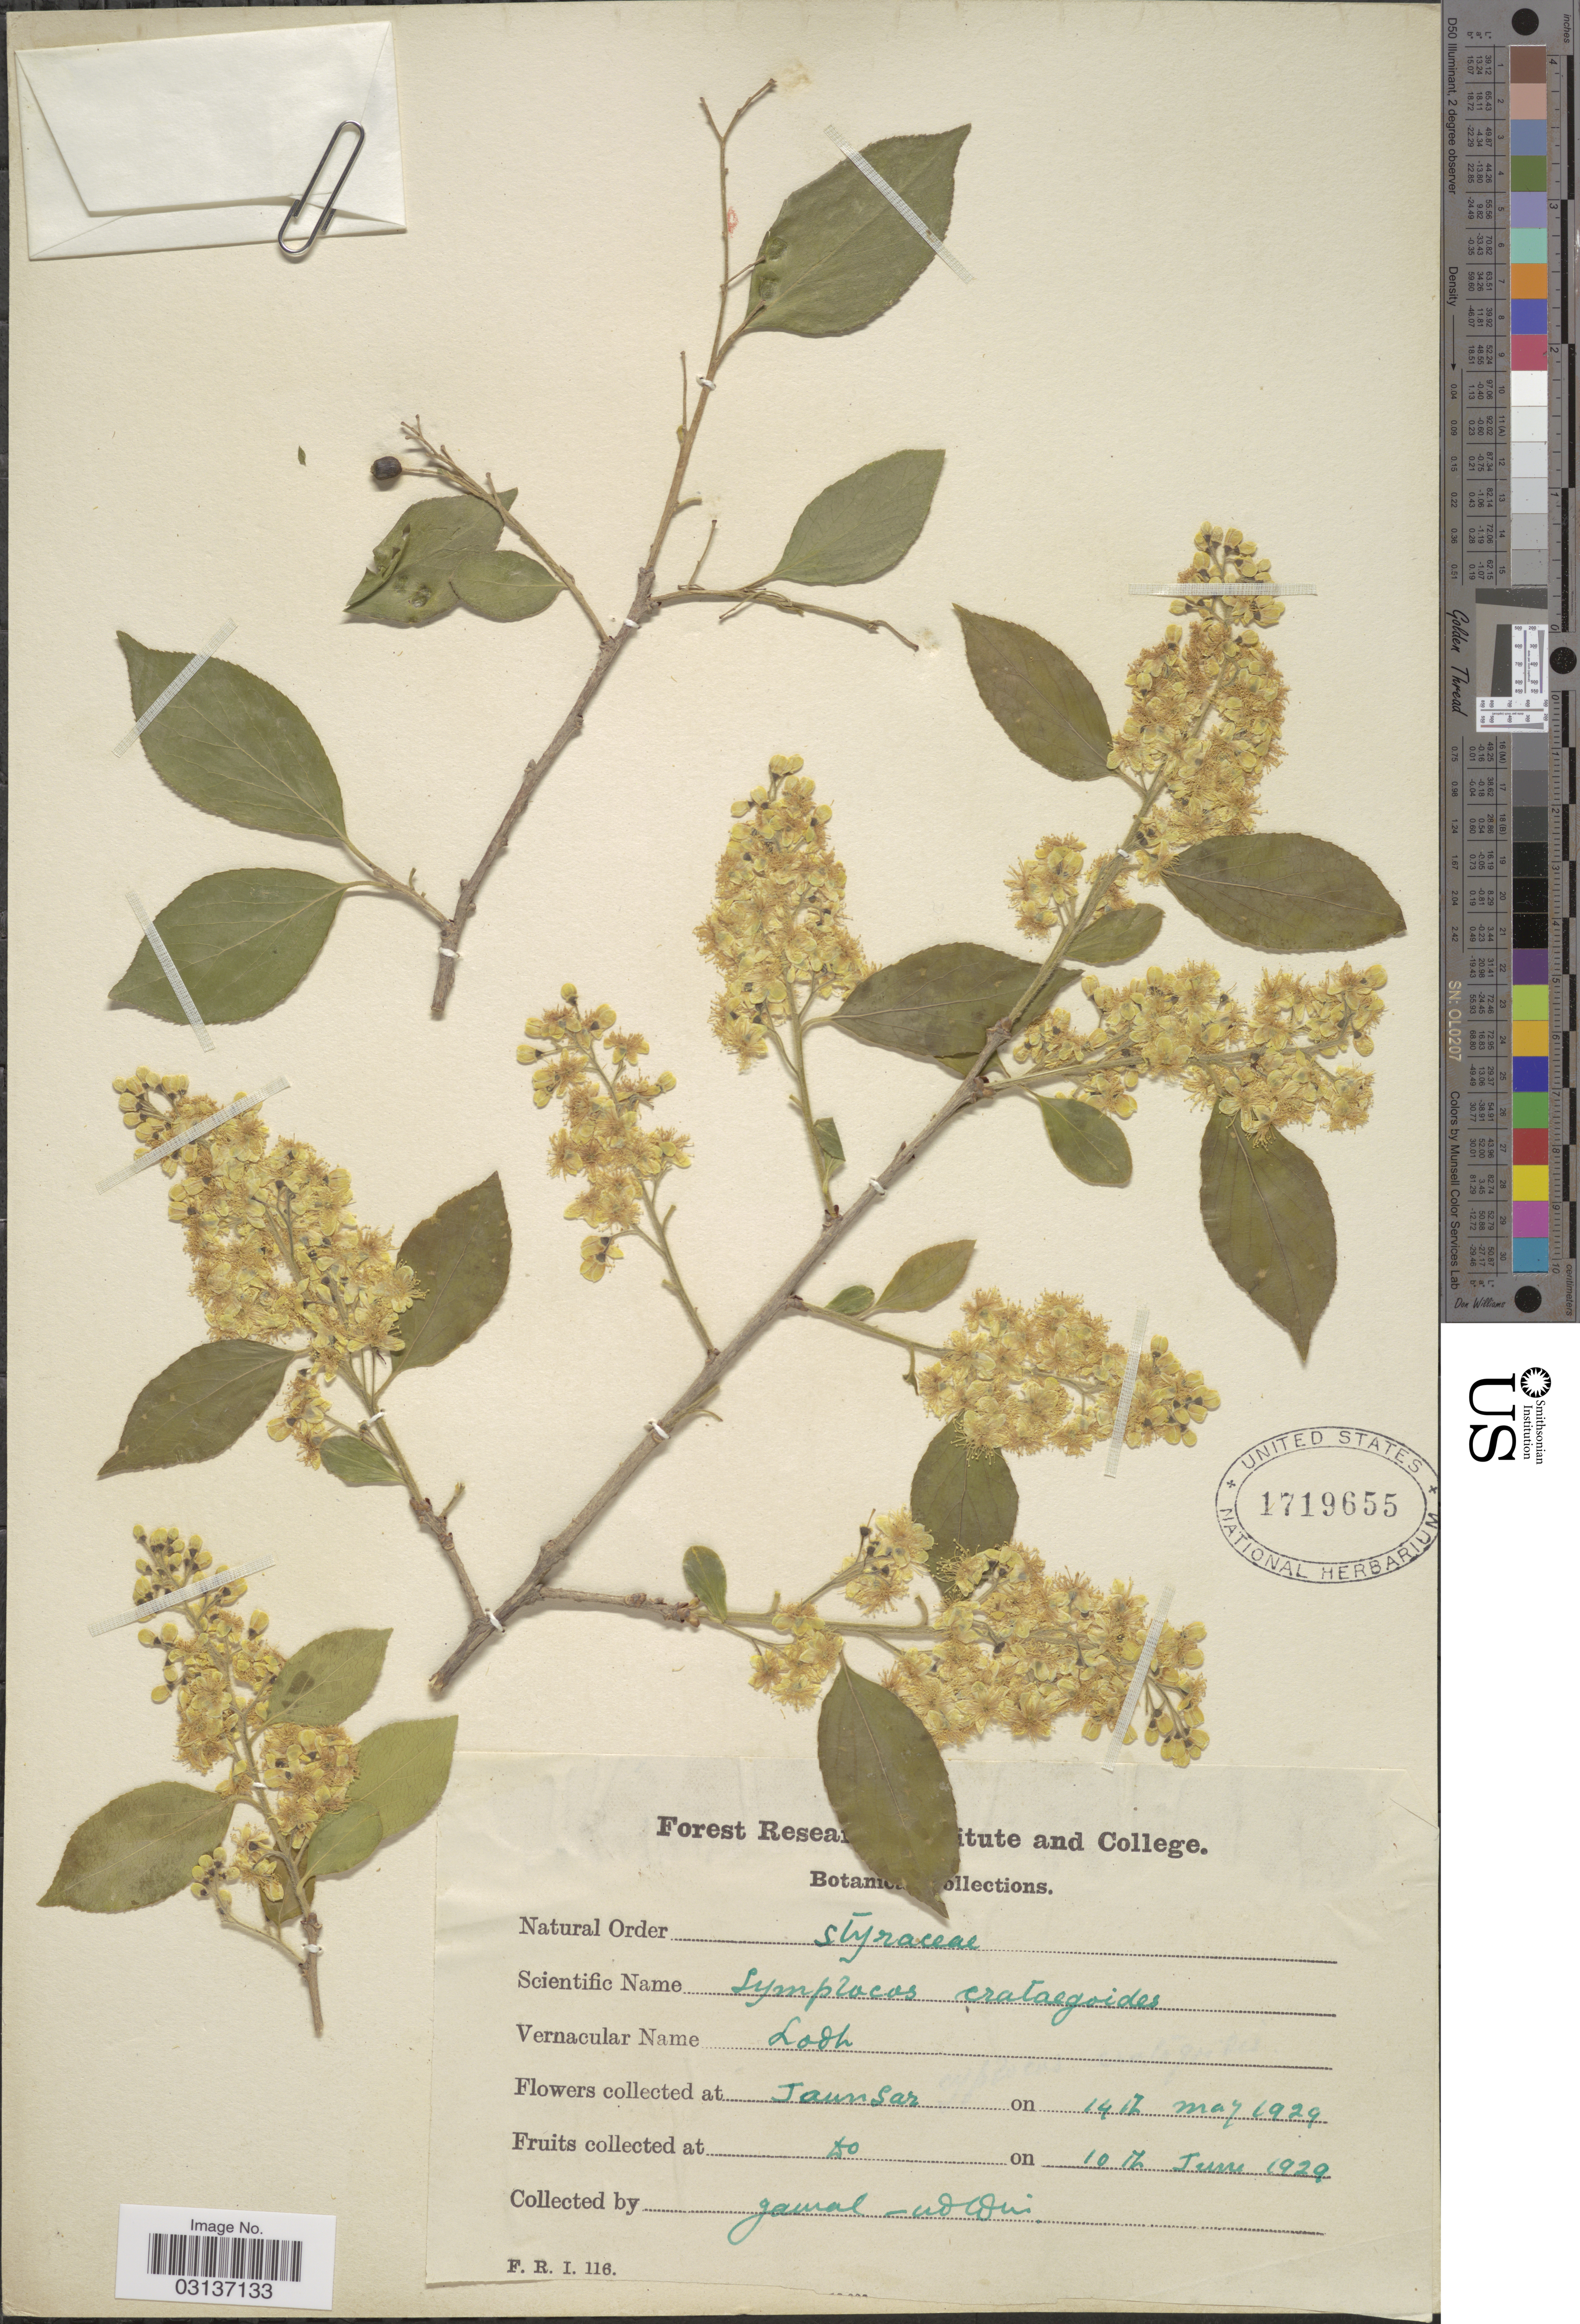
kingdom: Plantae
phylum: Tracheophyta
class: Magnoliopsida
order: Ericales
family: Symplocaceae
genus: Symplocos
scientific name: Symplocos paniculata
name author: Miq.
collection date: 1929-05-14,1929-06-10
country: India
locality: Jaunsar.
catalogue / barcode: US 1719655